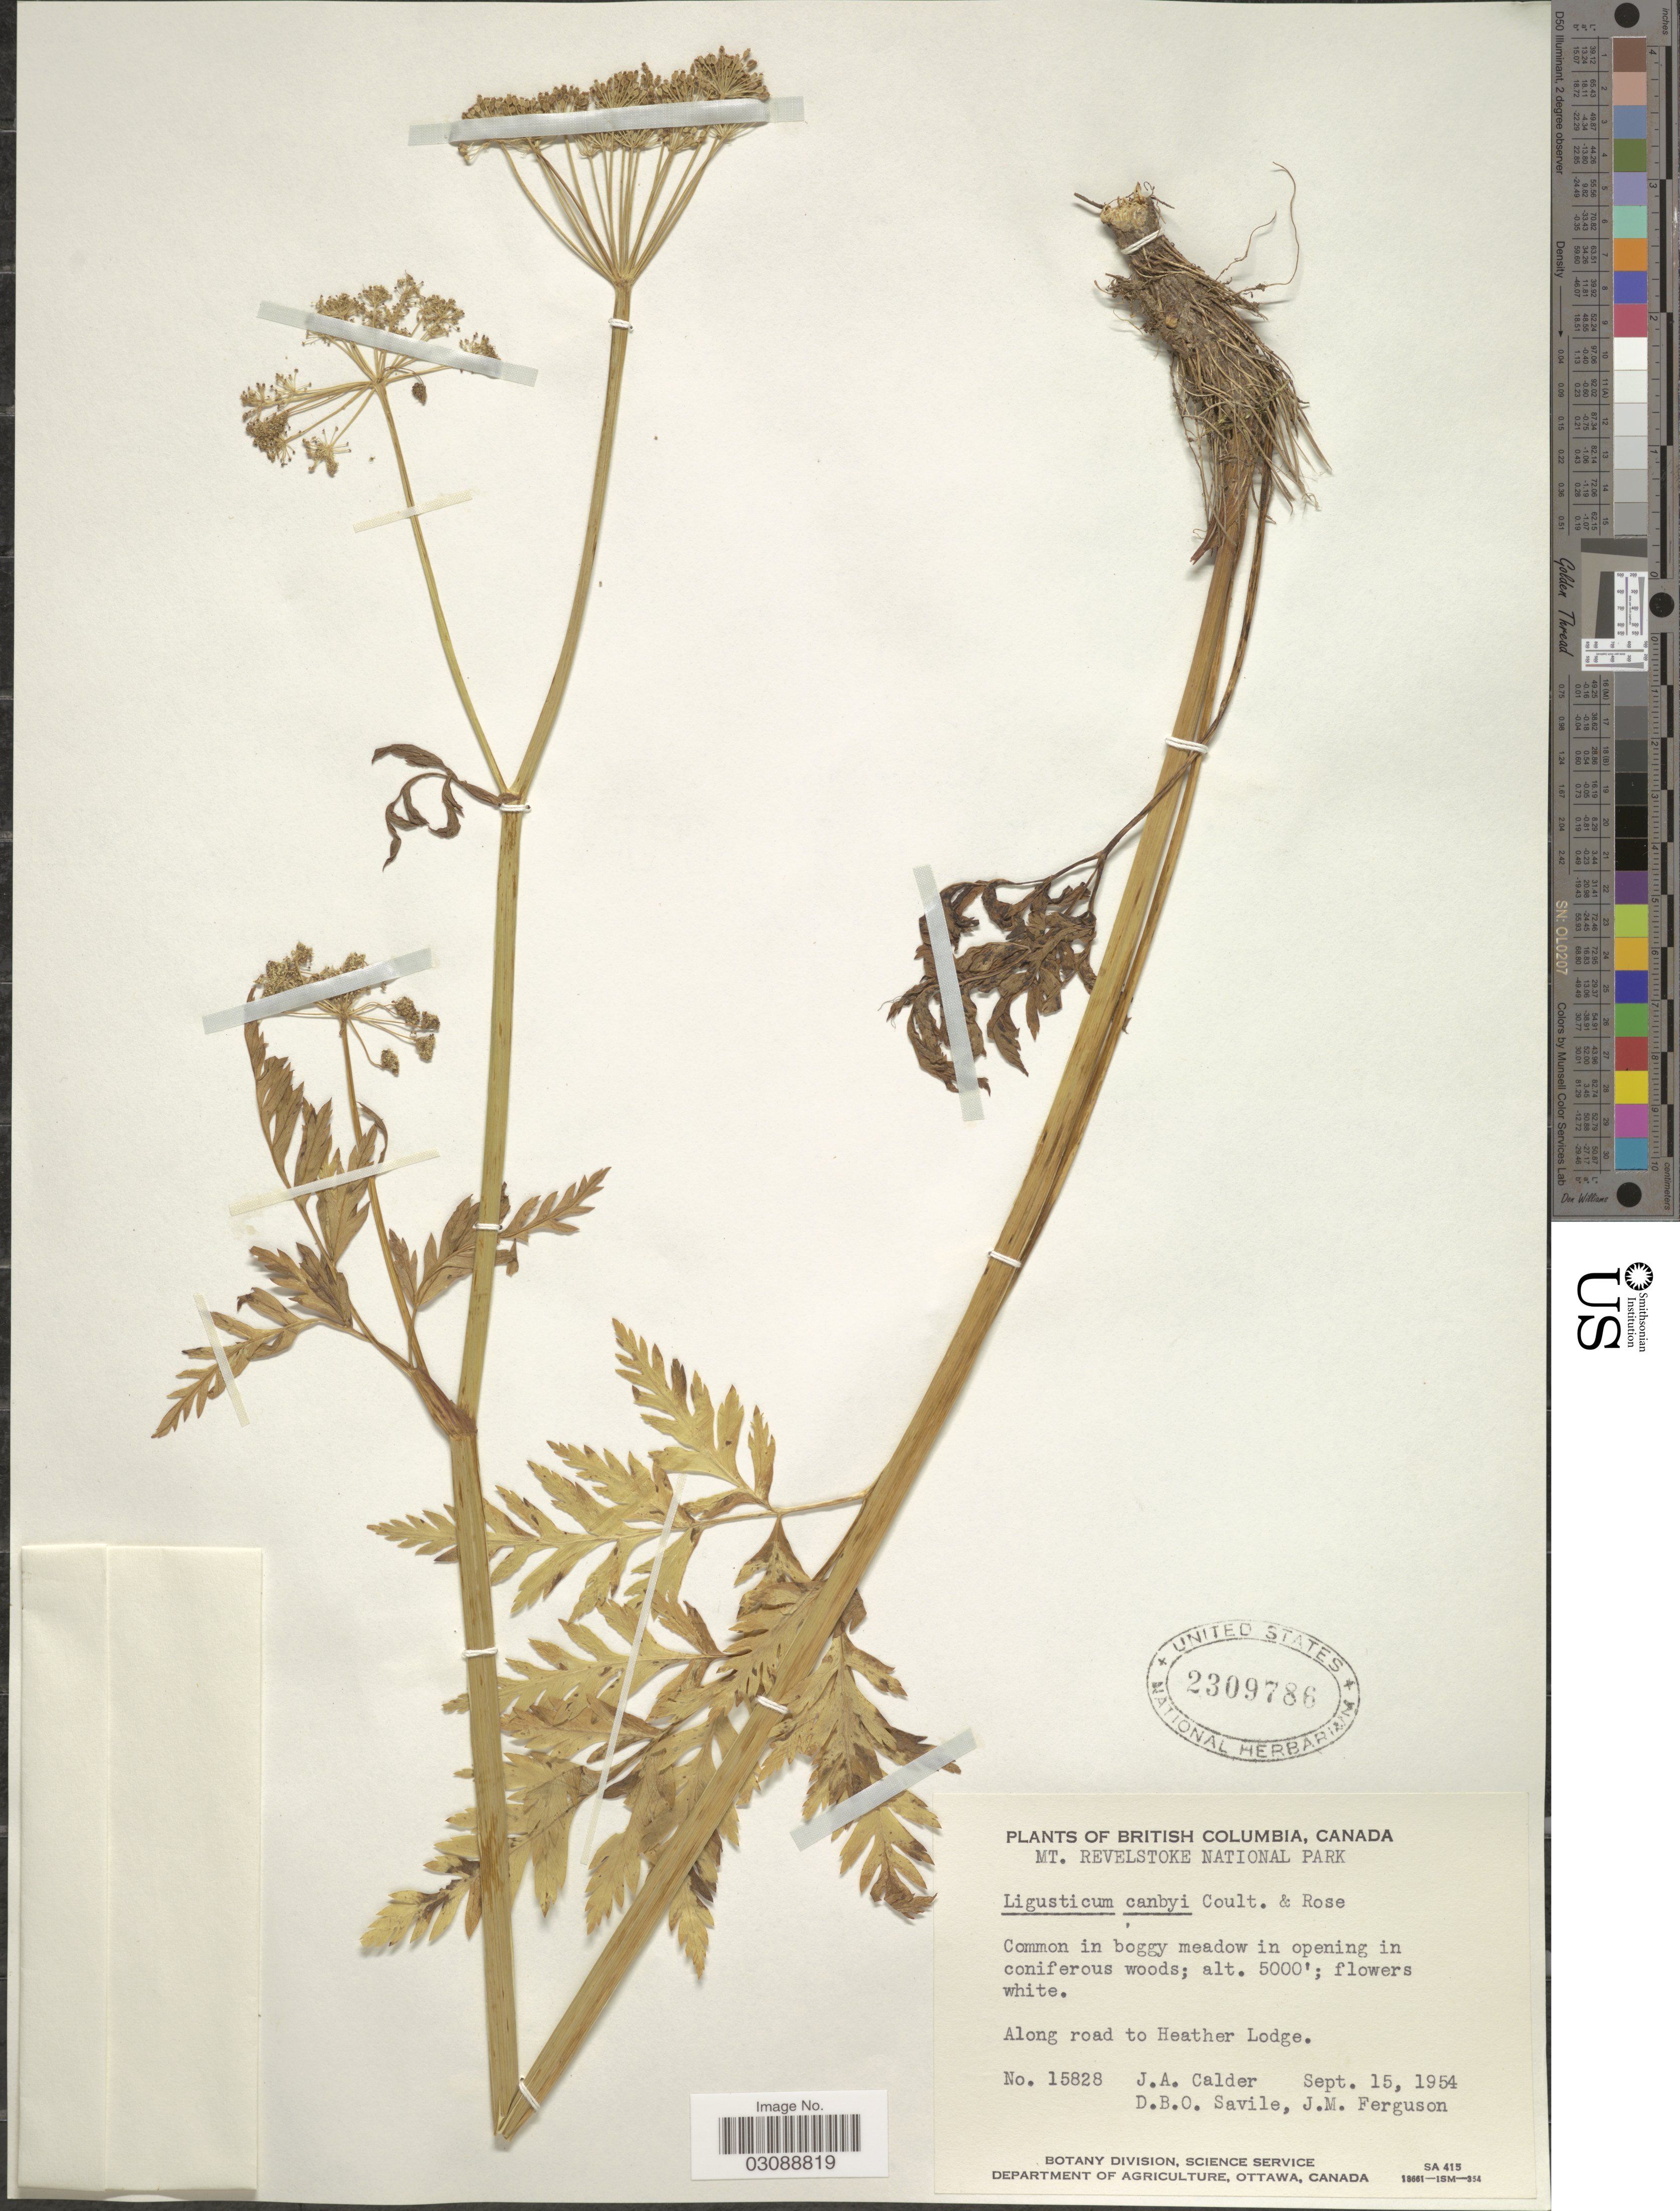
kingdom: Plantae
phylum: Tracheophyta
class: Magnoliopsida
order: Apiales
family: Apiaceae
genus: Ligusticum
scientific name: Ligusticum canbyi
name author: J.M. Coult. & Rose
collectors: J. A. Calder, D. Savile & J. M. Ferguson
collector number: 15828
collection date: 1954-09-15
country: Canada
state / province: British Columbia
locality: Mt. Revelstoke National Park. Along road to Heather Lodge.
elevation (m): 1524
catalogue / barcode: US 2309786